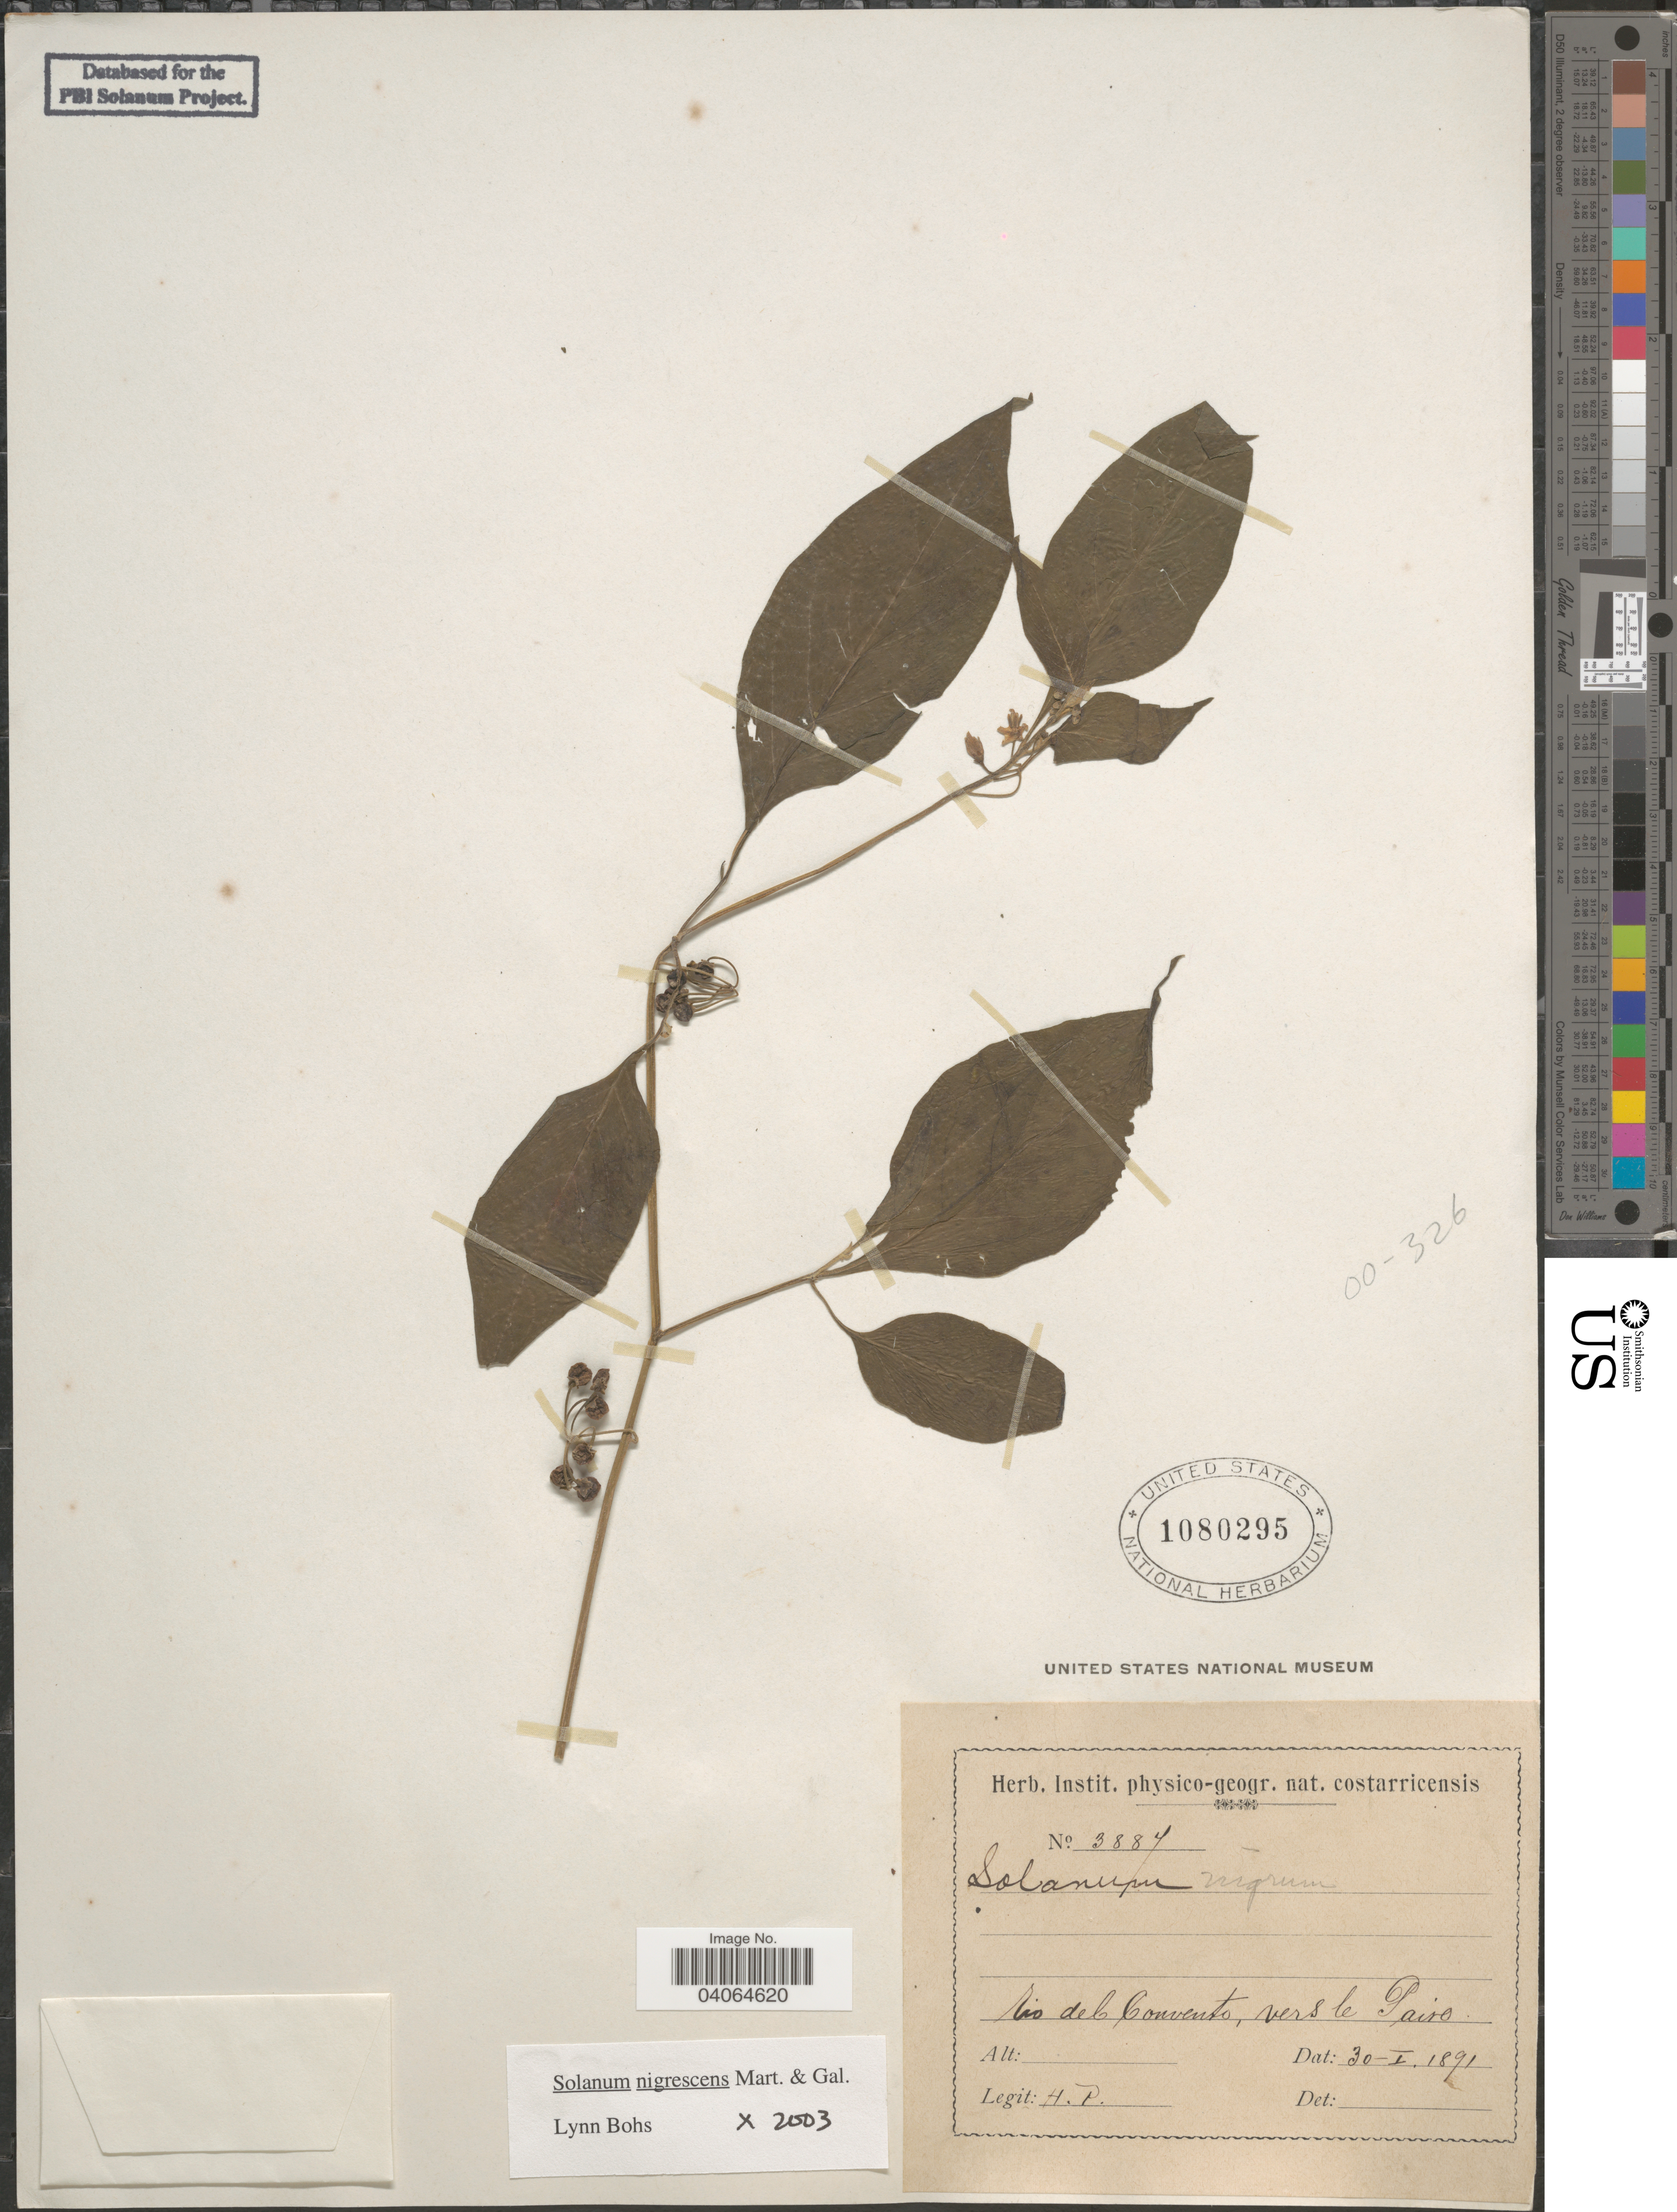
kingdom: Plantae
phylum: Tracheophyta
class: Magnoliopsida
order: Solanales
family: Solanaceae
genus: Solanum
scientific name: Solanum nigrescens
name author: M. Martens & Galeotti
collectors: H. P.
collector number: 3887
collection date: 1891-01-30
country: Costa Rica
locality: Rio del Convento, vers le Pairo.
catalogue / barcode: US 1080295